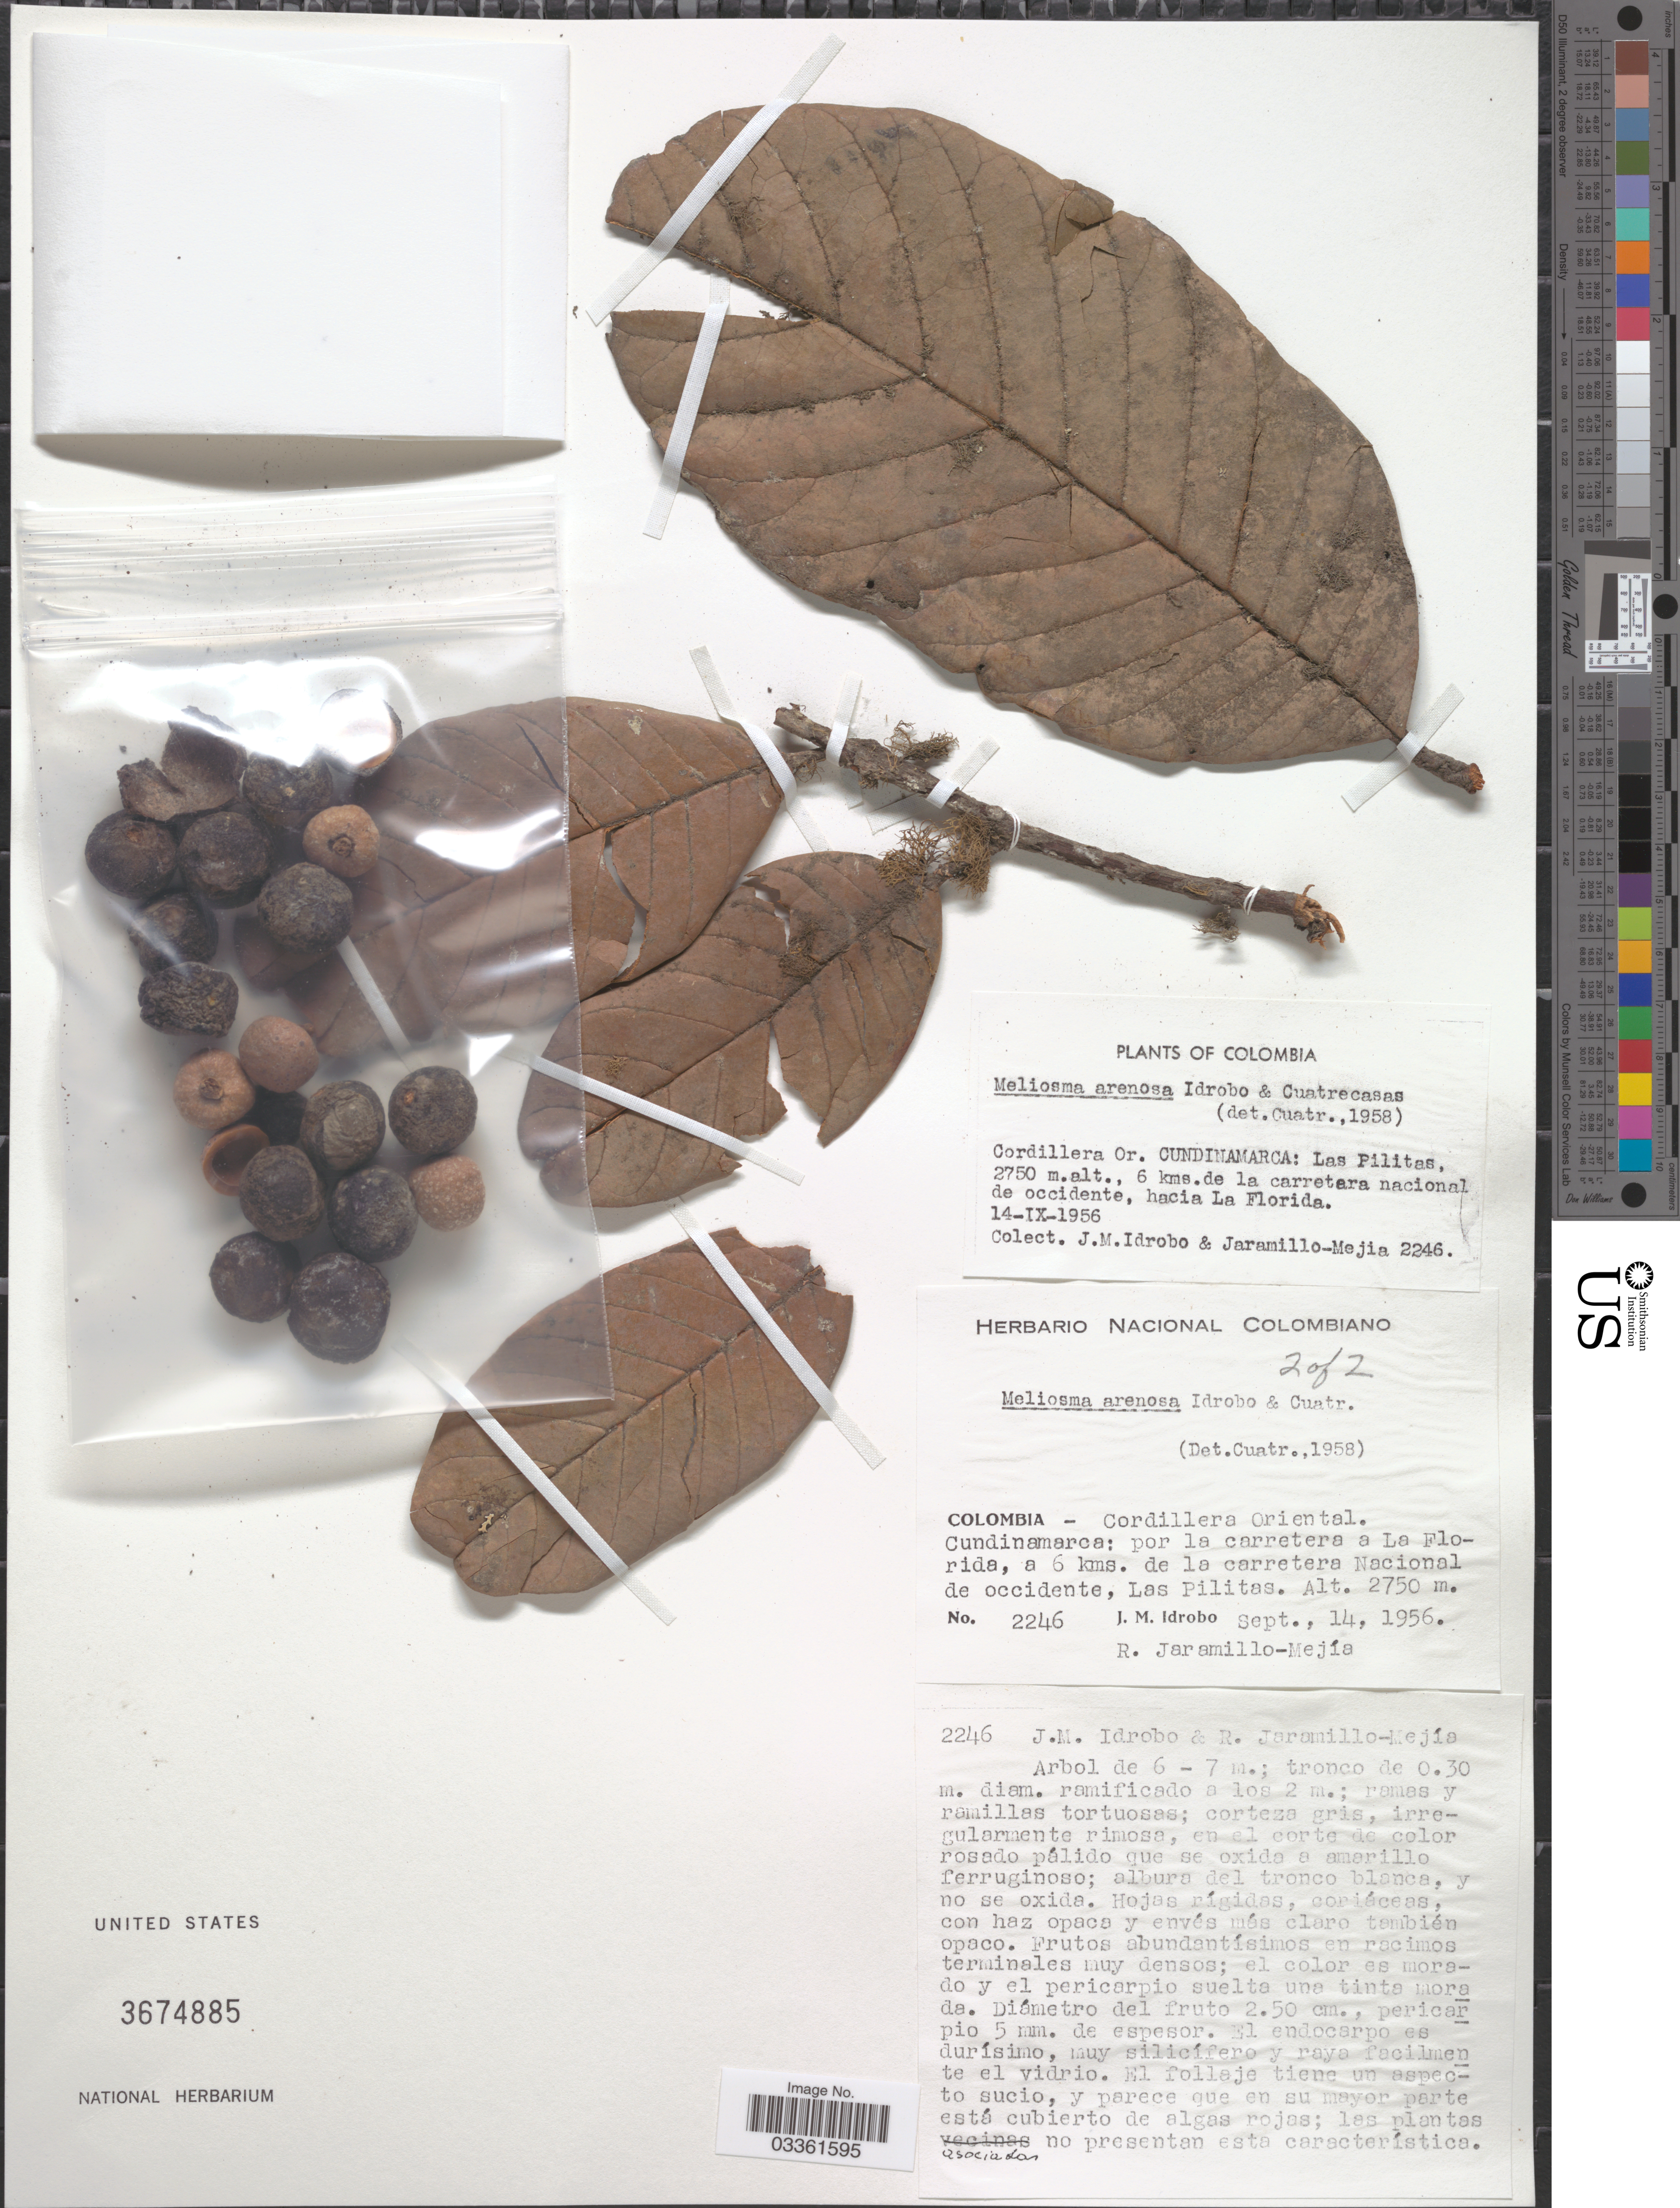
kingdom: Plantae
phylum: Tracheophyta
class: Magnoliopsida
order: Proteales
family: Sabiaceae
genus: Meliosma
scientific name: Meliosma arenosa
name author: Idrobo & Cuatrec.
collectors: J. M. Idrobo & R. Jaramillo M.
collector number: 2246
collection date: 1956-09-14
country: Colombia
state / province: Cundinamarca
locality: Cordillera Oriental. Cundinamarca: por la carretera a La Florida, a 6 kms. de la carretera Nacional de occidente, Las Pilitas.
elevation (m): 2750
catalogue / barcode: US 3674885